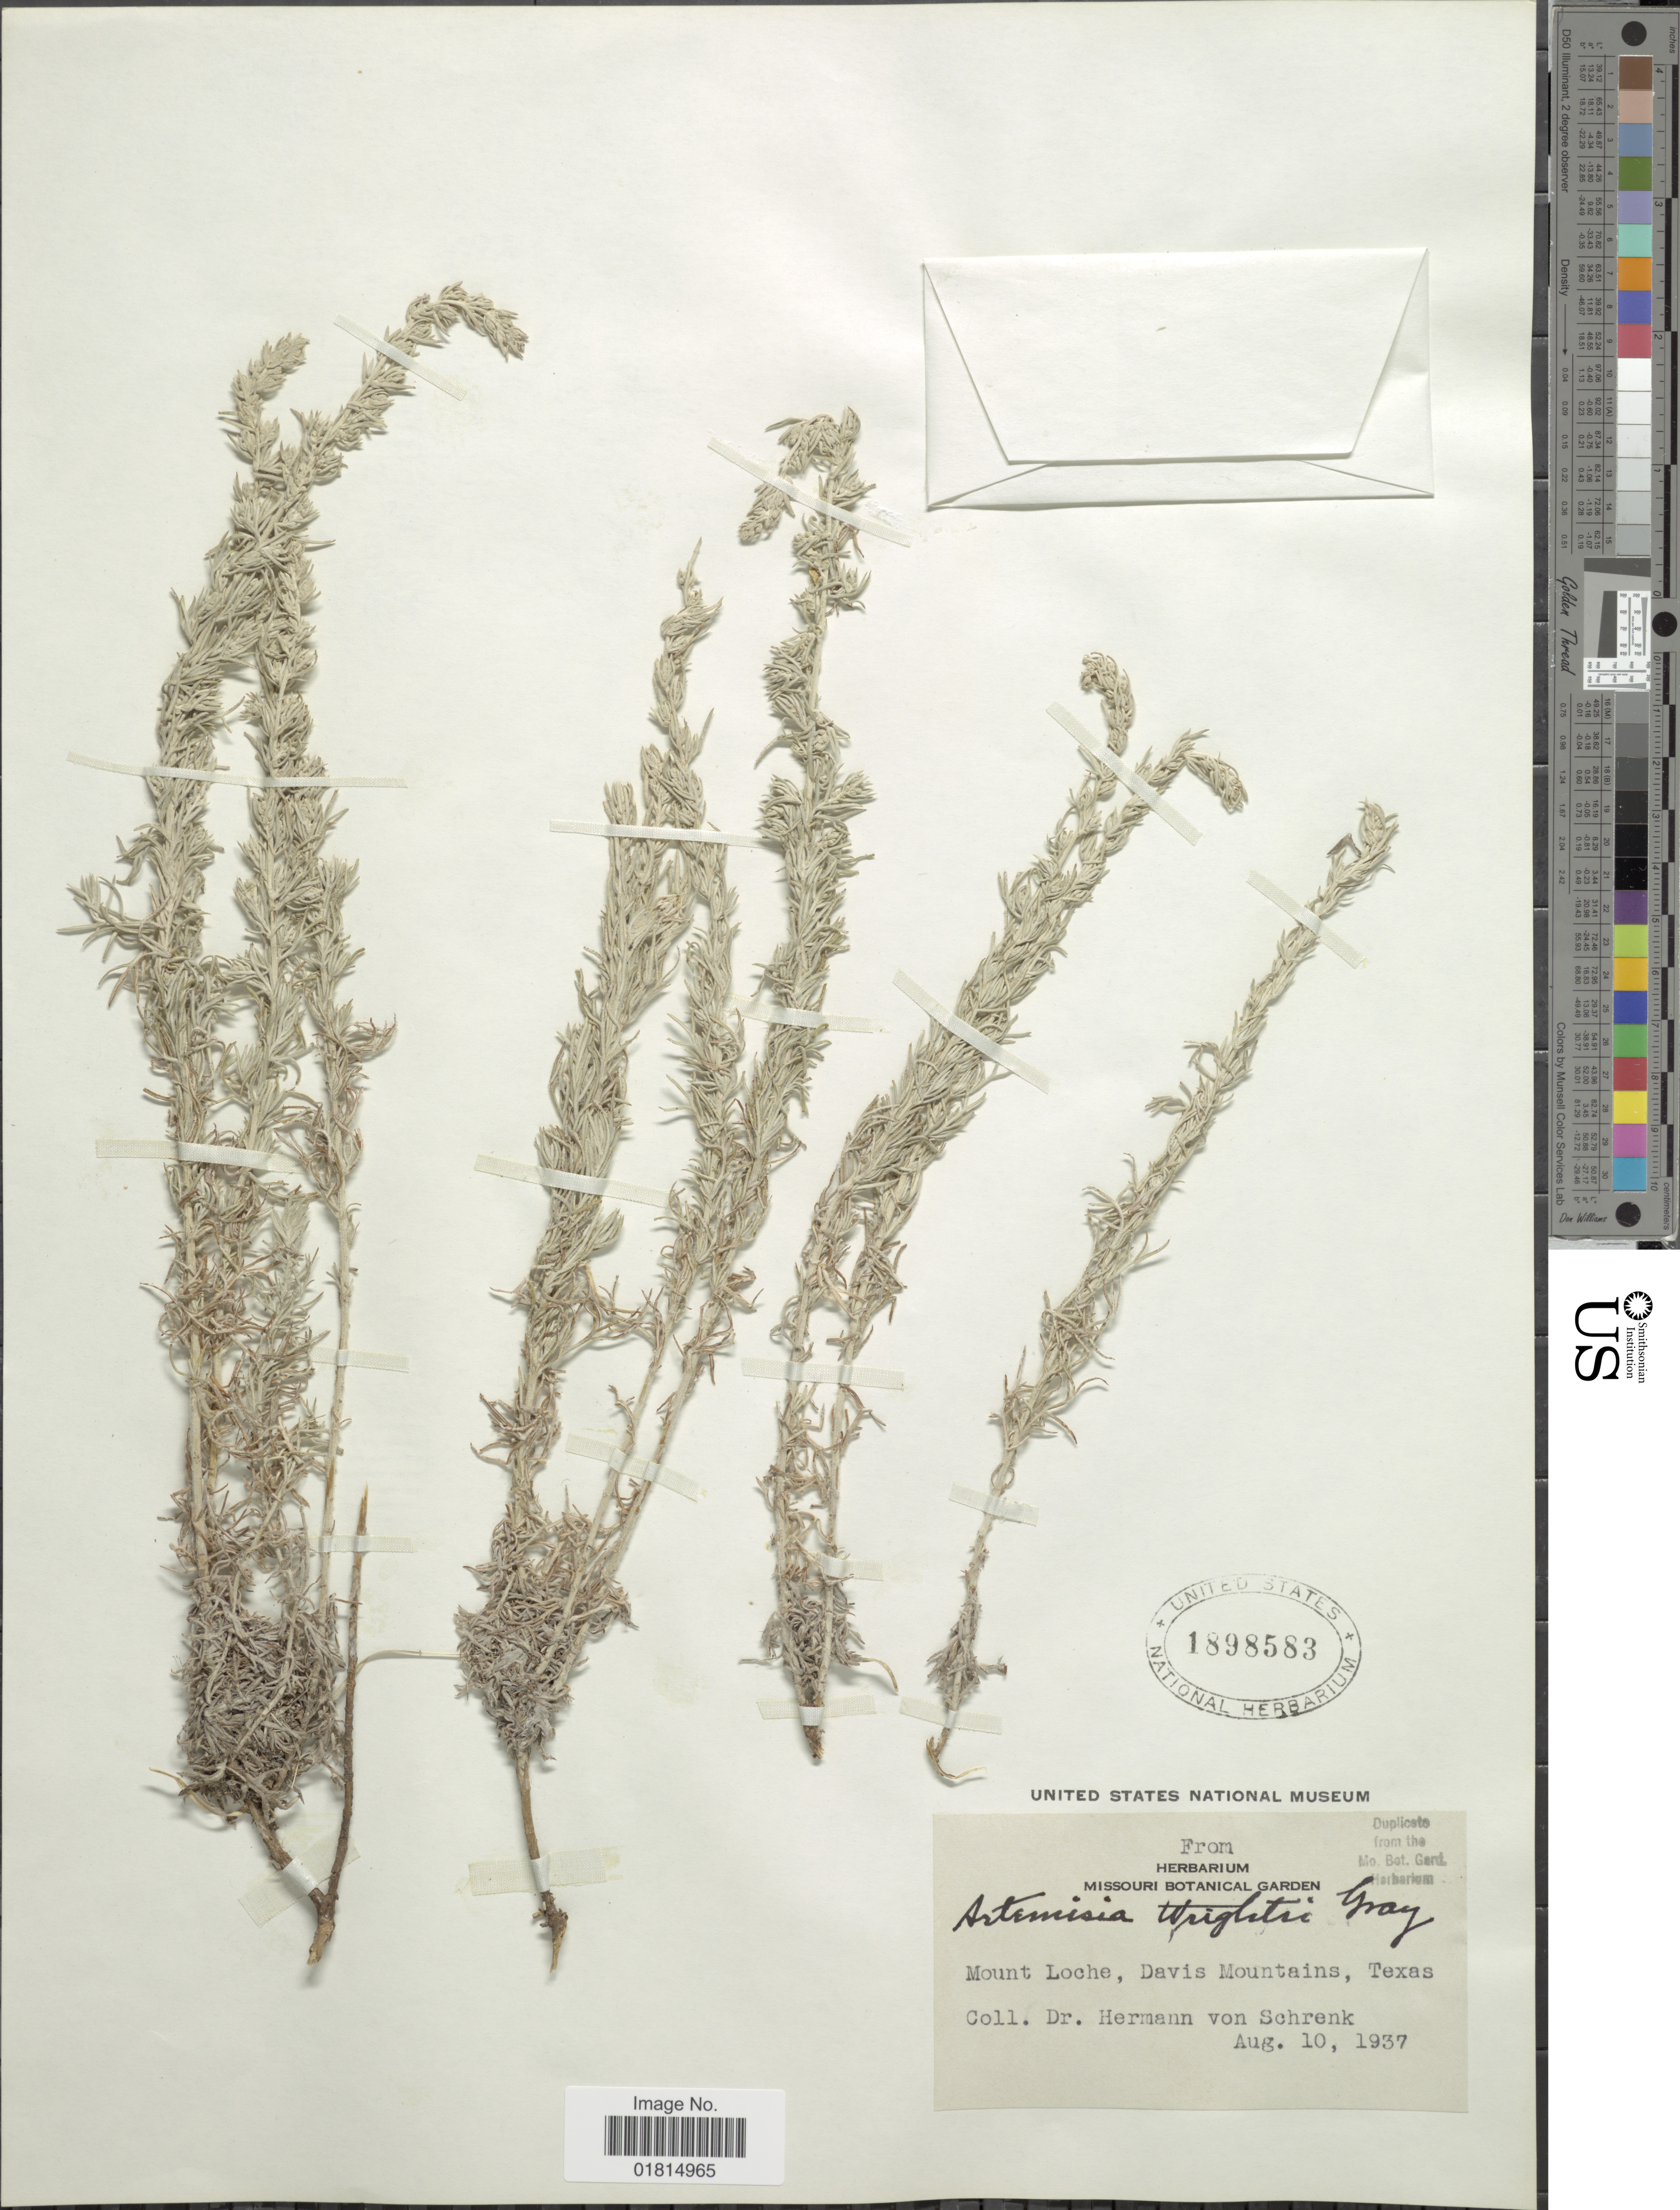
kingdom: Plantae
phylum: Tracheophyta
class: Magnoliopsida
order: Asterales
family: Asteraceae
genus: Artemisia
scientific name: Artemisia carruthii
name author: Alph. Wood ex Carruth.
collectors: H. v. Schrenk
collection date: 1937-08-10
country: United States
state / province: Texas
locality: Mount Loche, Davis Mountains, Texas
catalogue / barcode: US 1898583